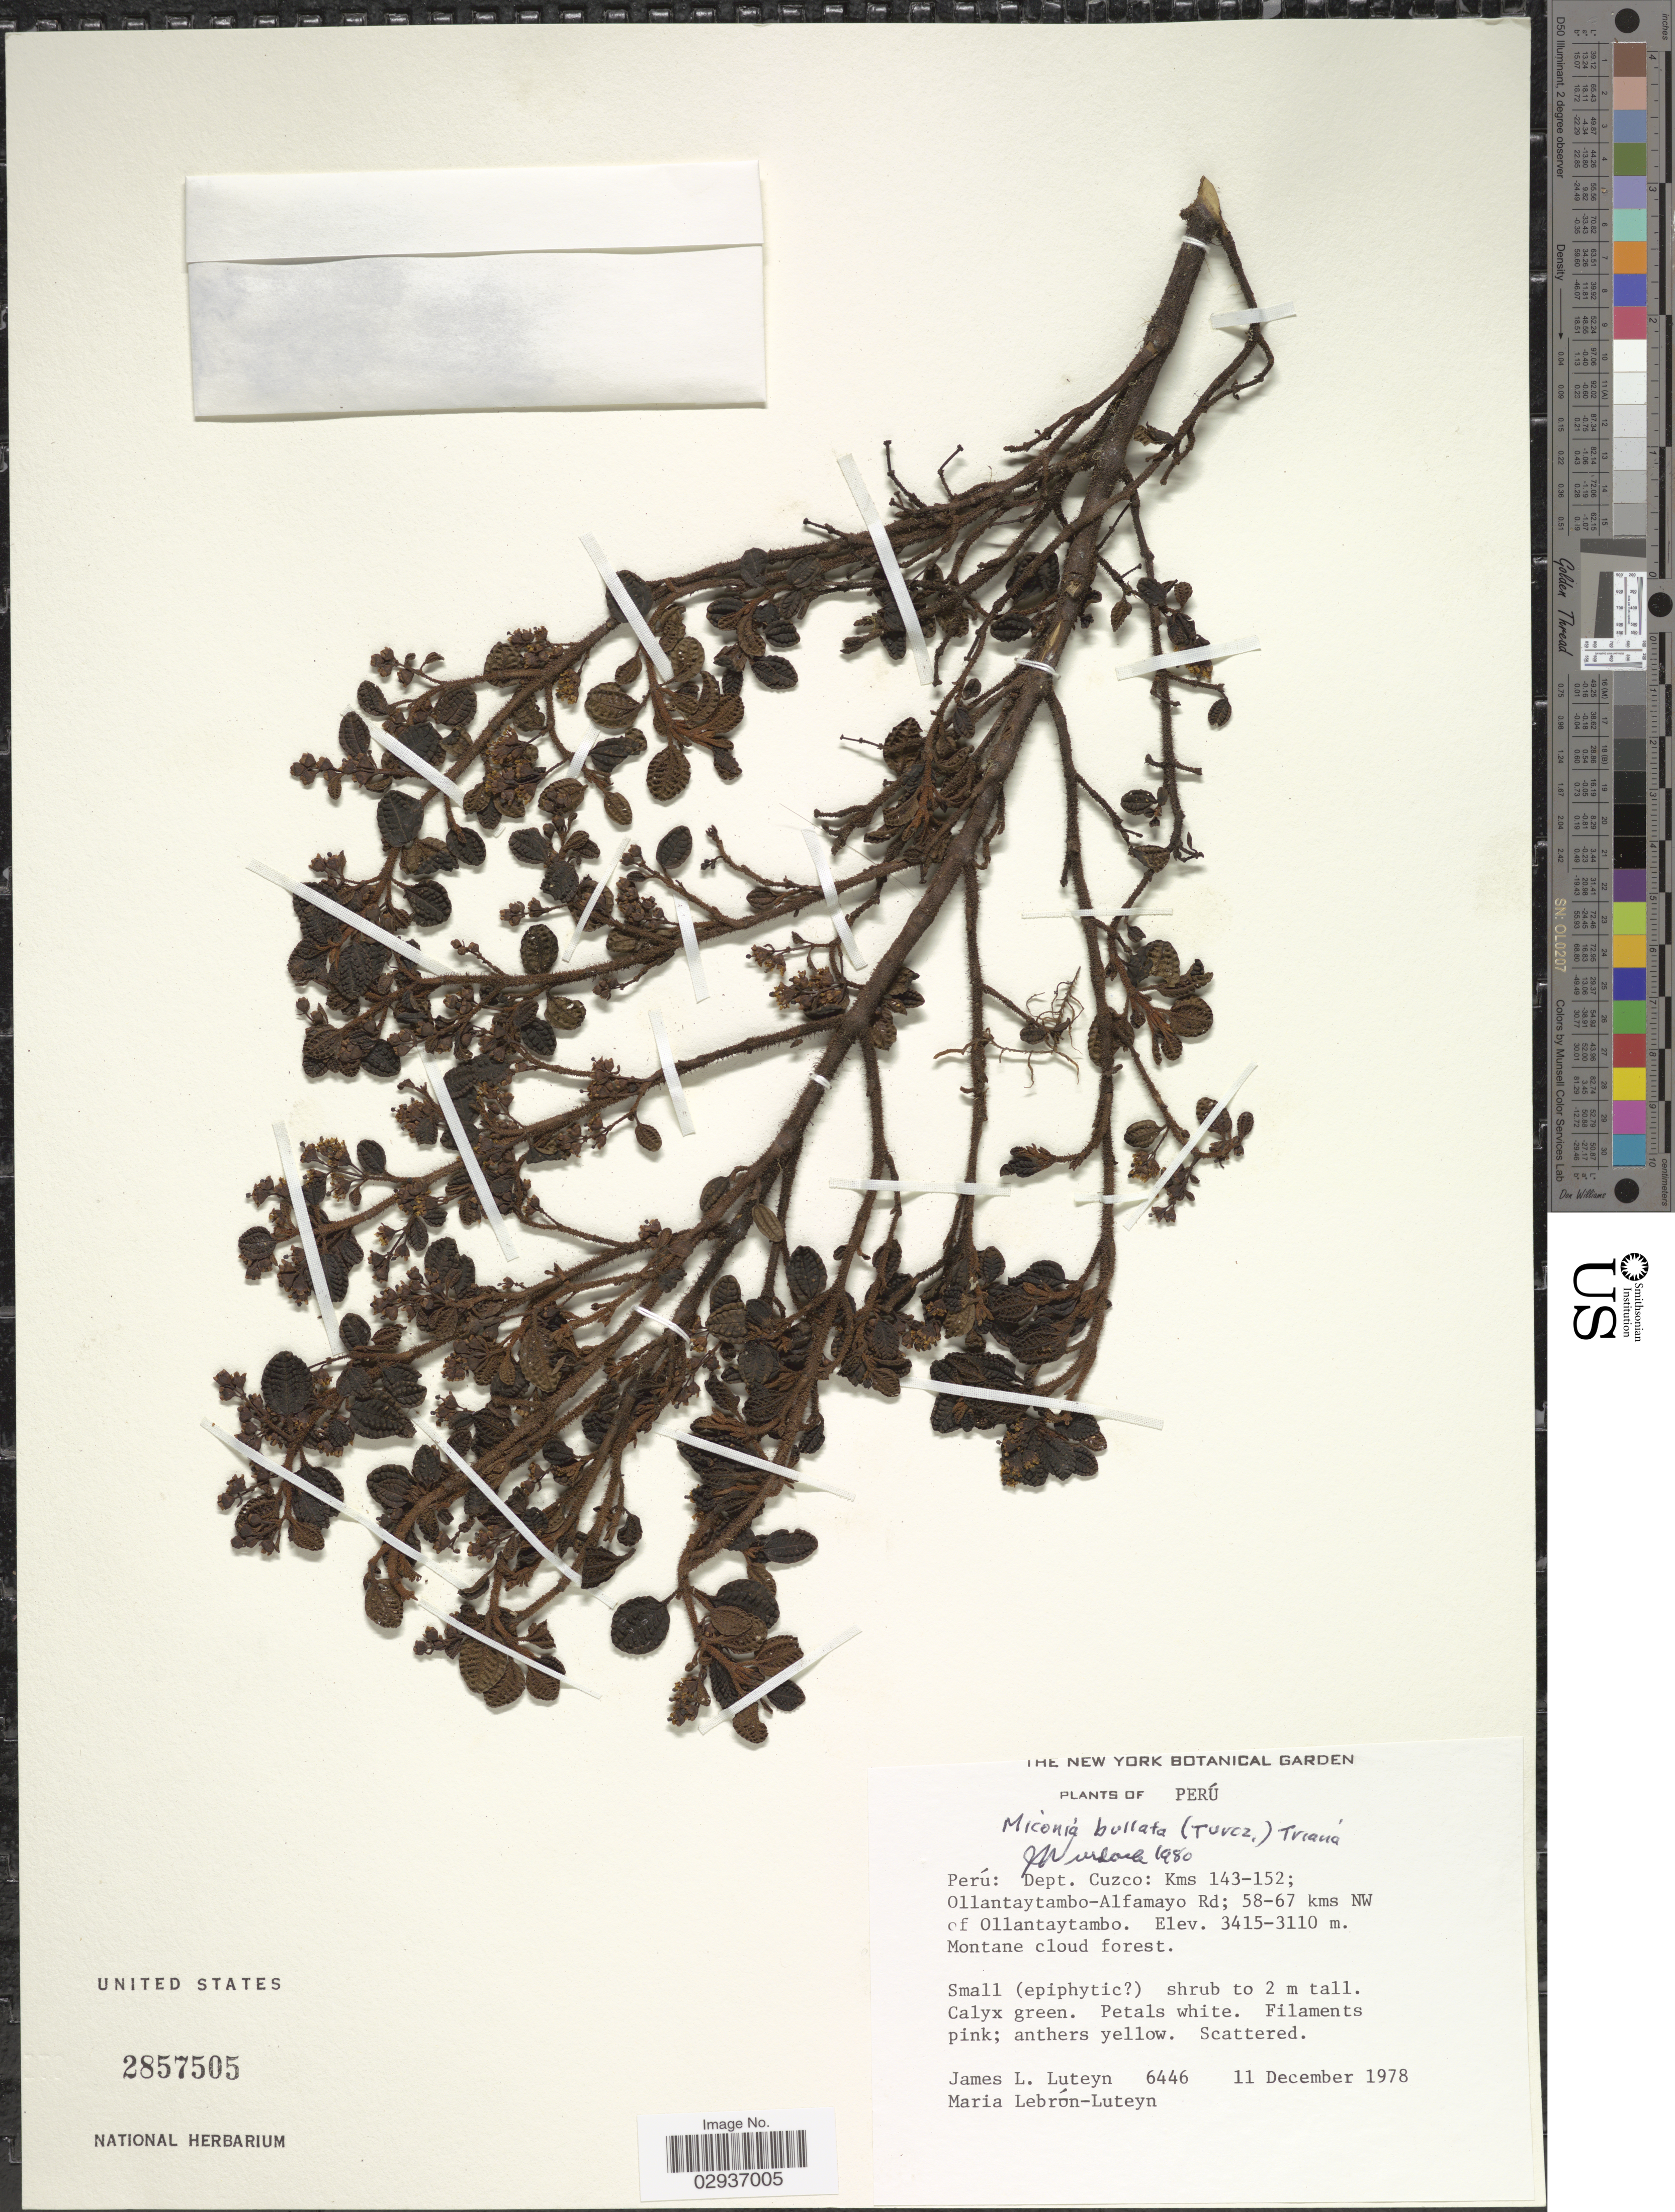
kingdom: Plantae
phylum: Tracheophyta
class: Magnoliopsida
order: Myrtales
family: Melastomataceae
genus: Miconia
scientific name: Miconia bullata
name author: (Turcz.) Triana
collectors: J. L. Luteyn & M. L. Lebrón-Luteyn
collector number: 6446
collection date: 1978-12-11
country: Peru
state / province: Cusco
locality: Perú: Dept. Cuzco: Kms 143-152; Ollantaytambo-Alfamayo Rd; 58-67 kms NW of Ollantaytambo.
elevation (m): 3110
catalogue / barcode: US 2857505